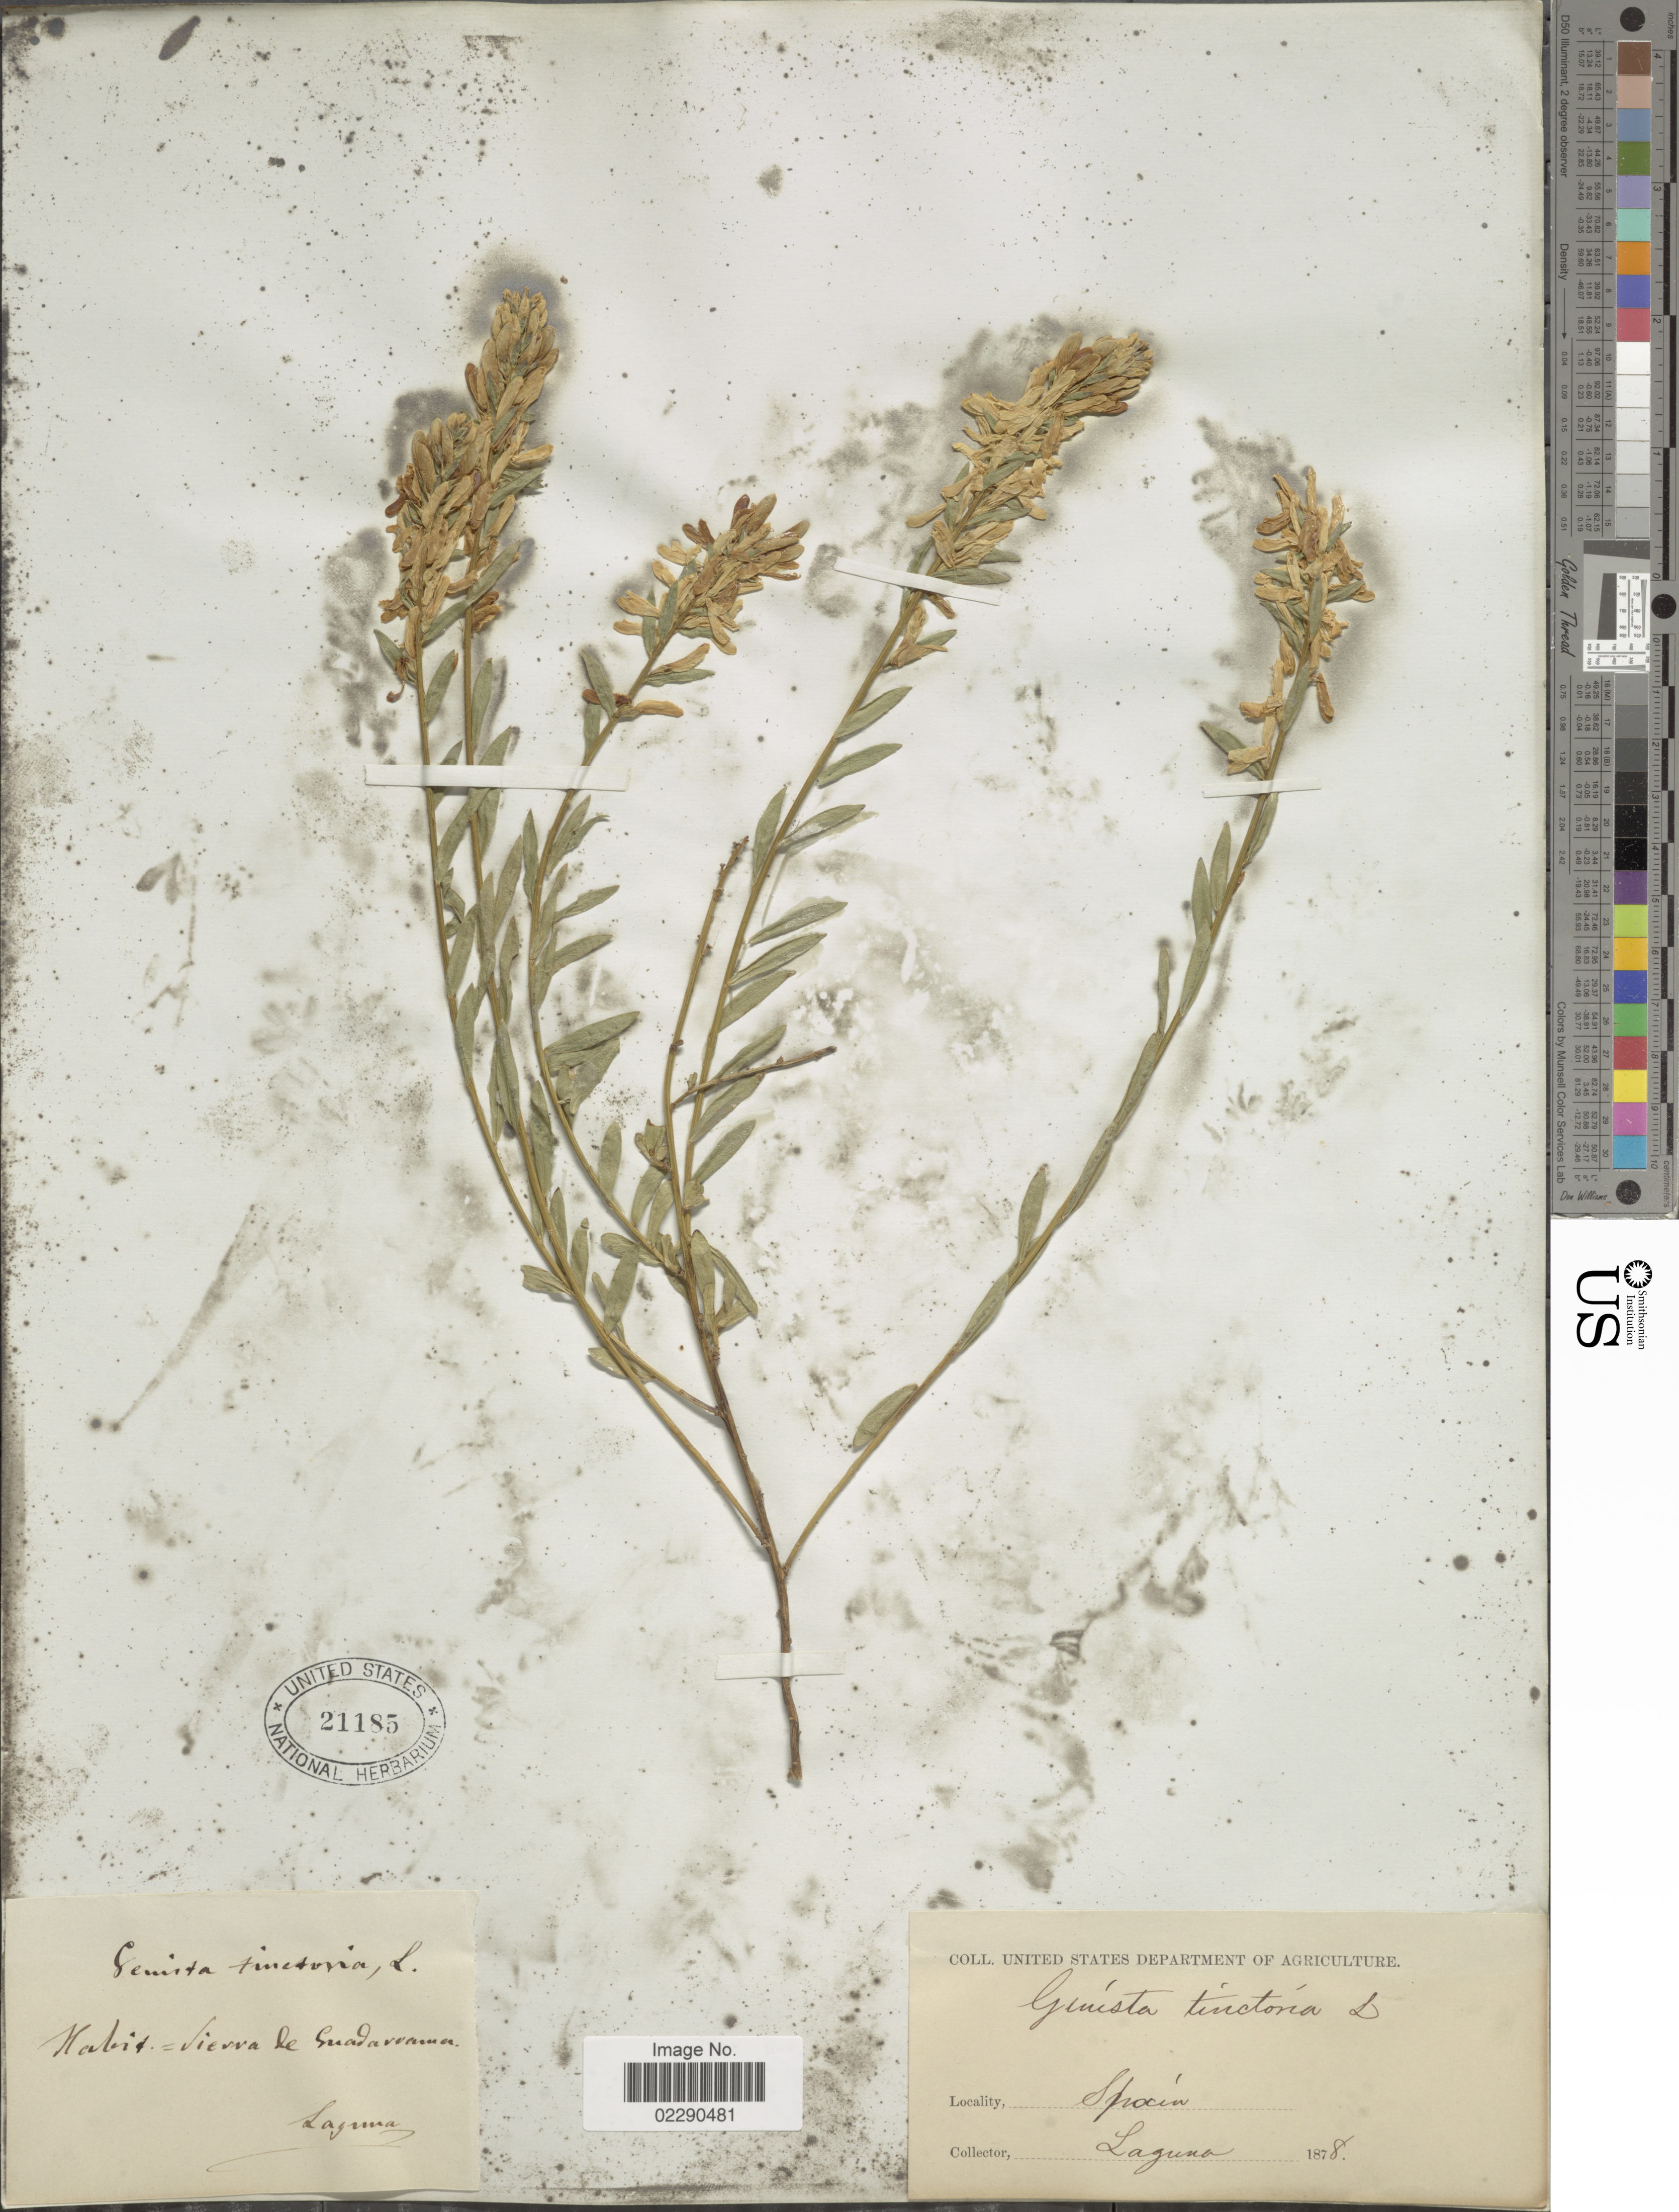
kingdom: Plantae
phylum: Tracheophyta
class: Magnoliopsida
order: Fabales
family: Fabaceae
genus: Genista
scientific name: Genista tinctoria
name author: L.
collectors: -. Laguna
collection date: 1878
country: Spain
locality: Sierra de Guadarrama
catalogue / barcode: US 21185